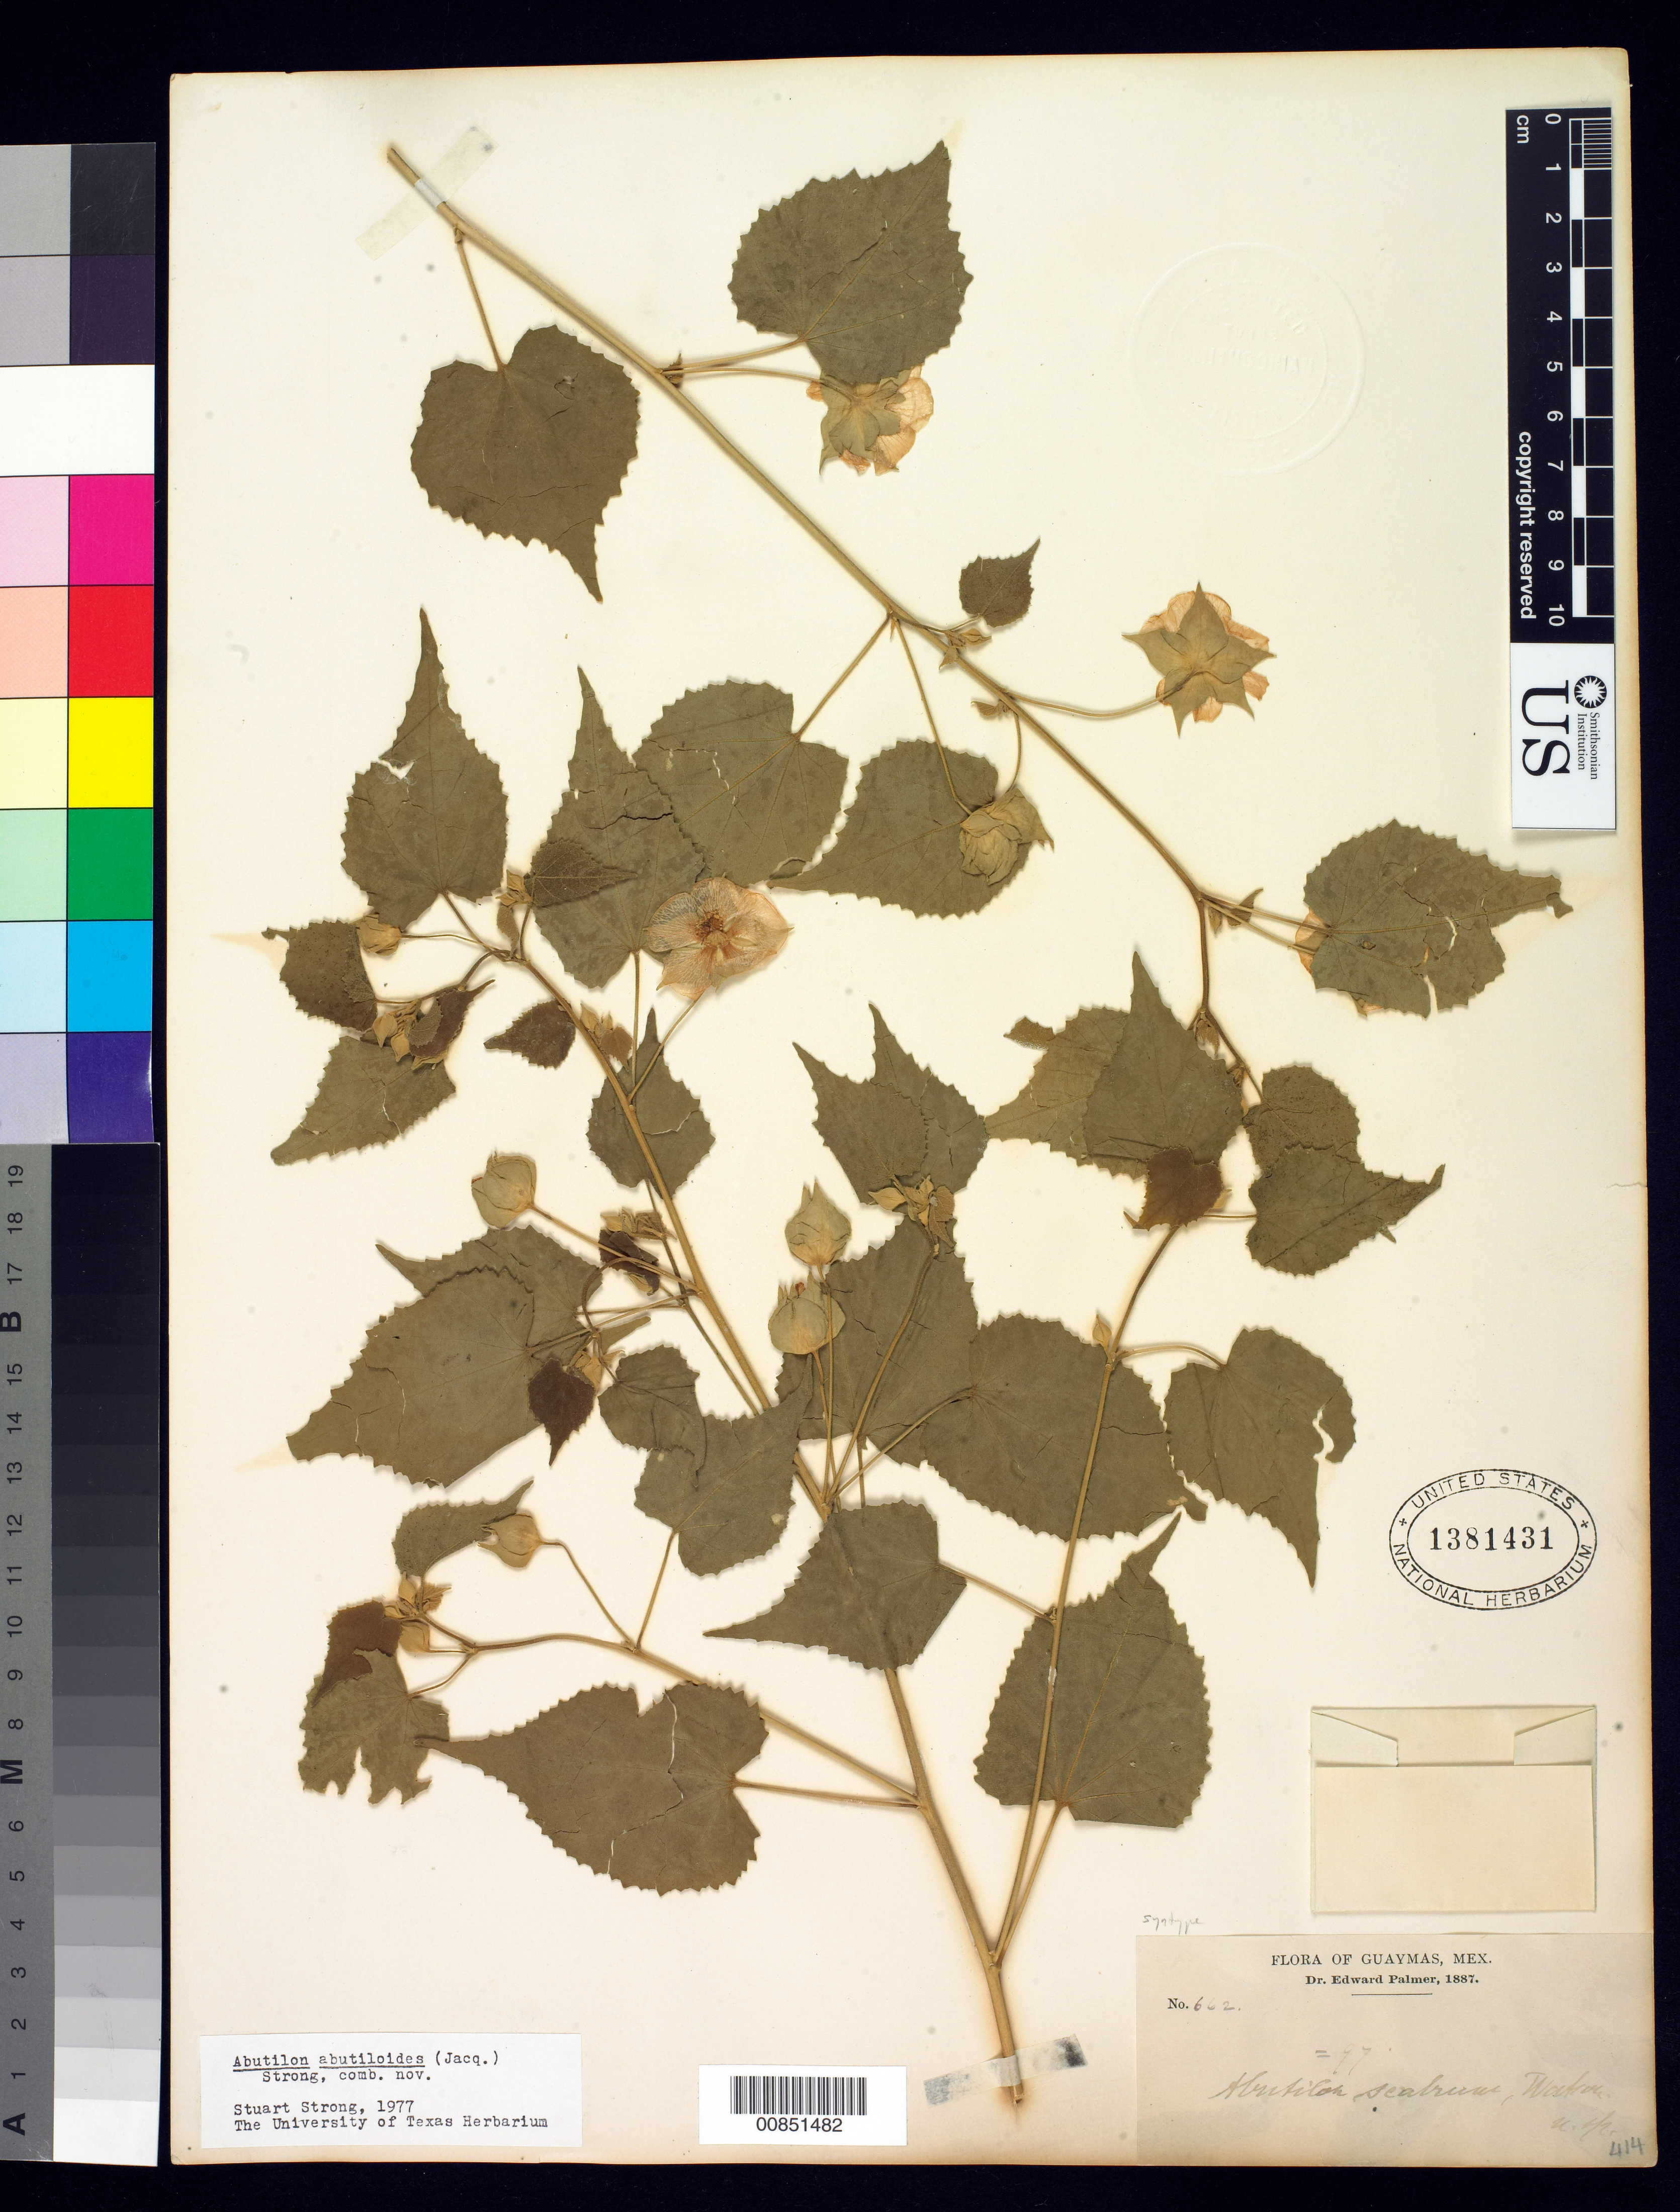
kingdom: Plantae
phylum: Tracheophyta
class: Magnoliopsida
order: Malvales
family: Malvaceae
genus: Abutilon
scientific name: Abutilon scabrum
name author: S. Watson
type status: Isosyntype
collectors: E. Palmer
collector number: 662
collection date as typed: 1887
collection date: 1887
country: Mexico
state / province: Sonora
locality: Guaymas, Sonora.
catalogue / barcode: US 1381431